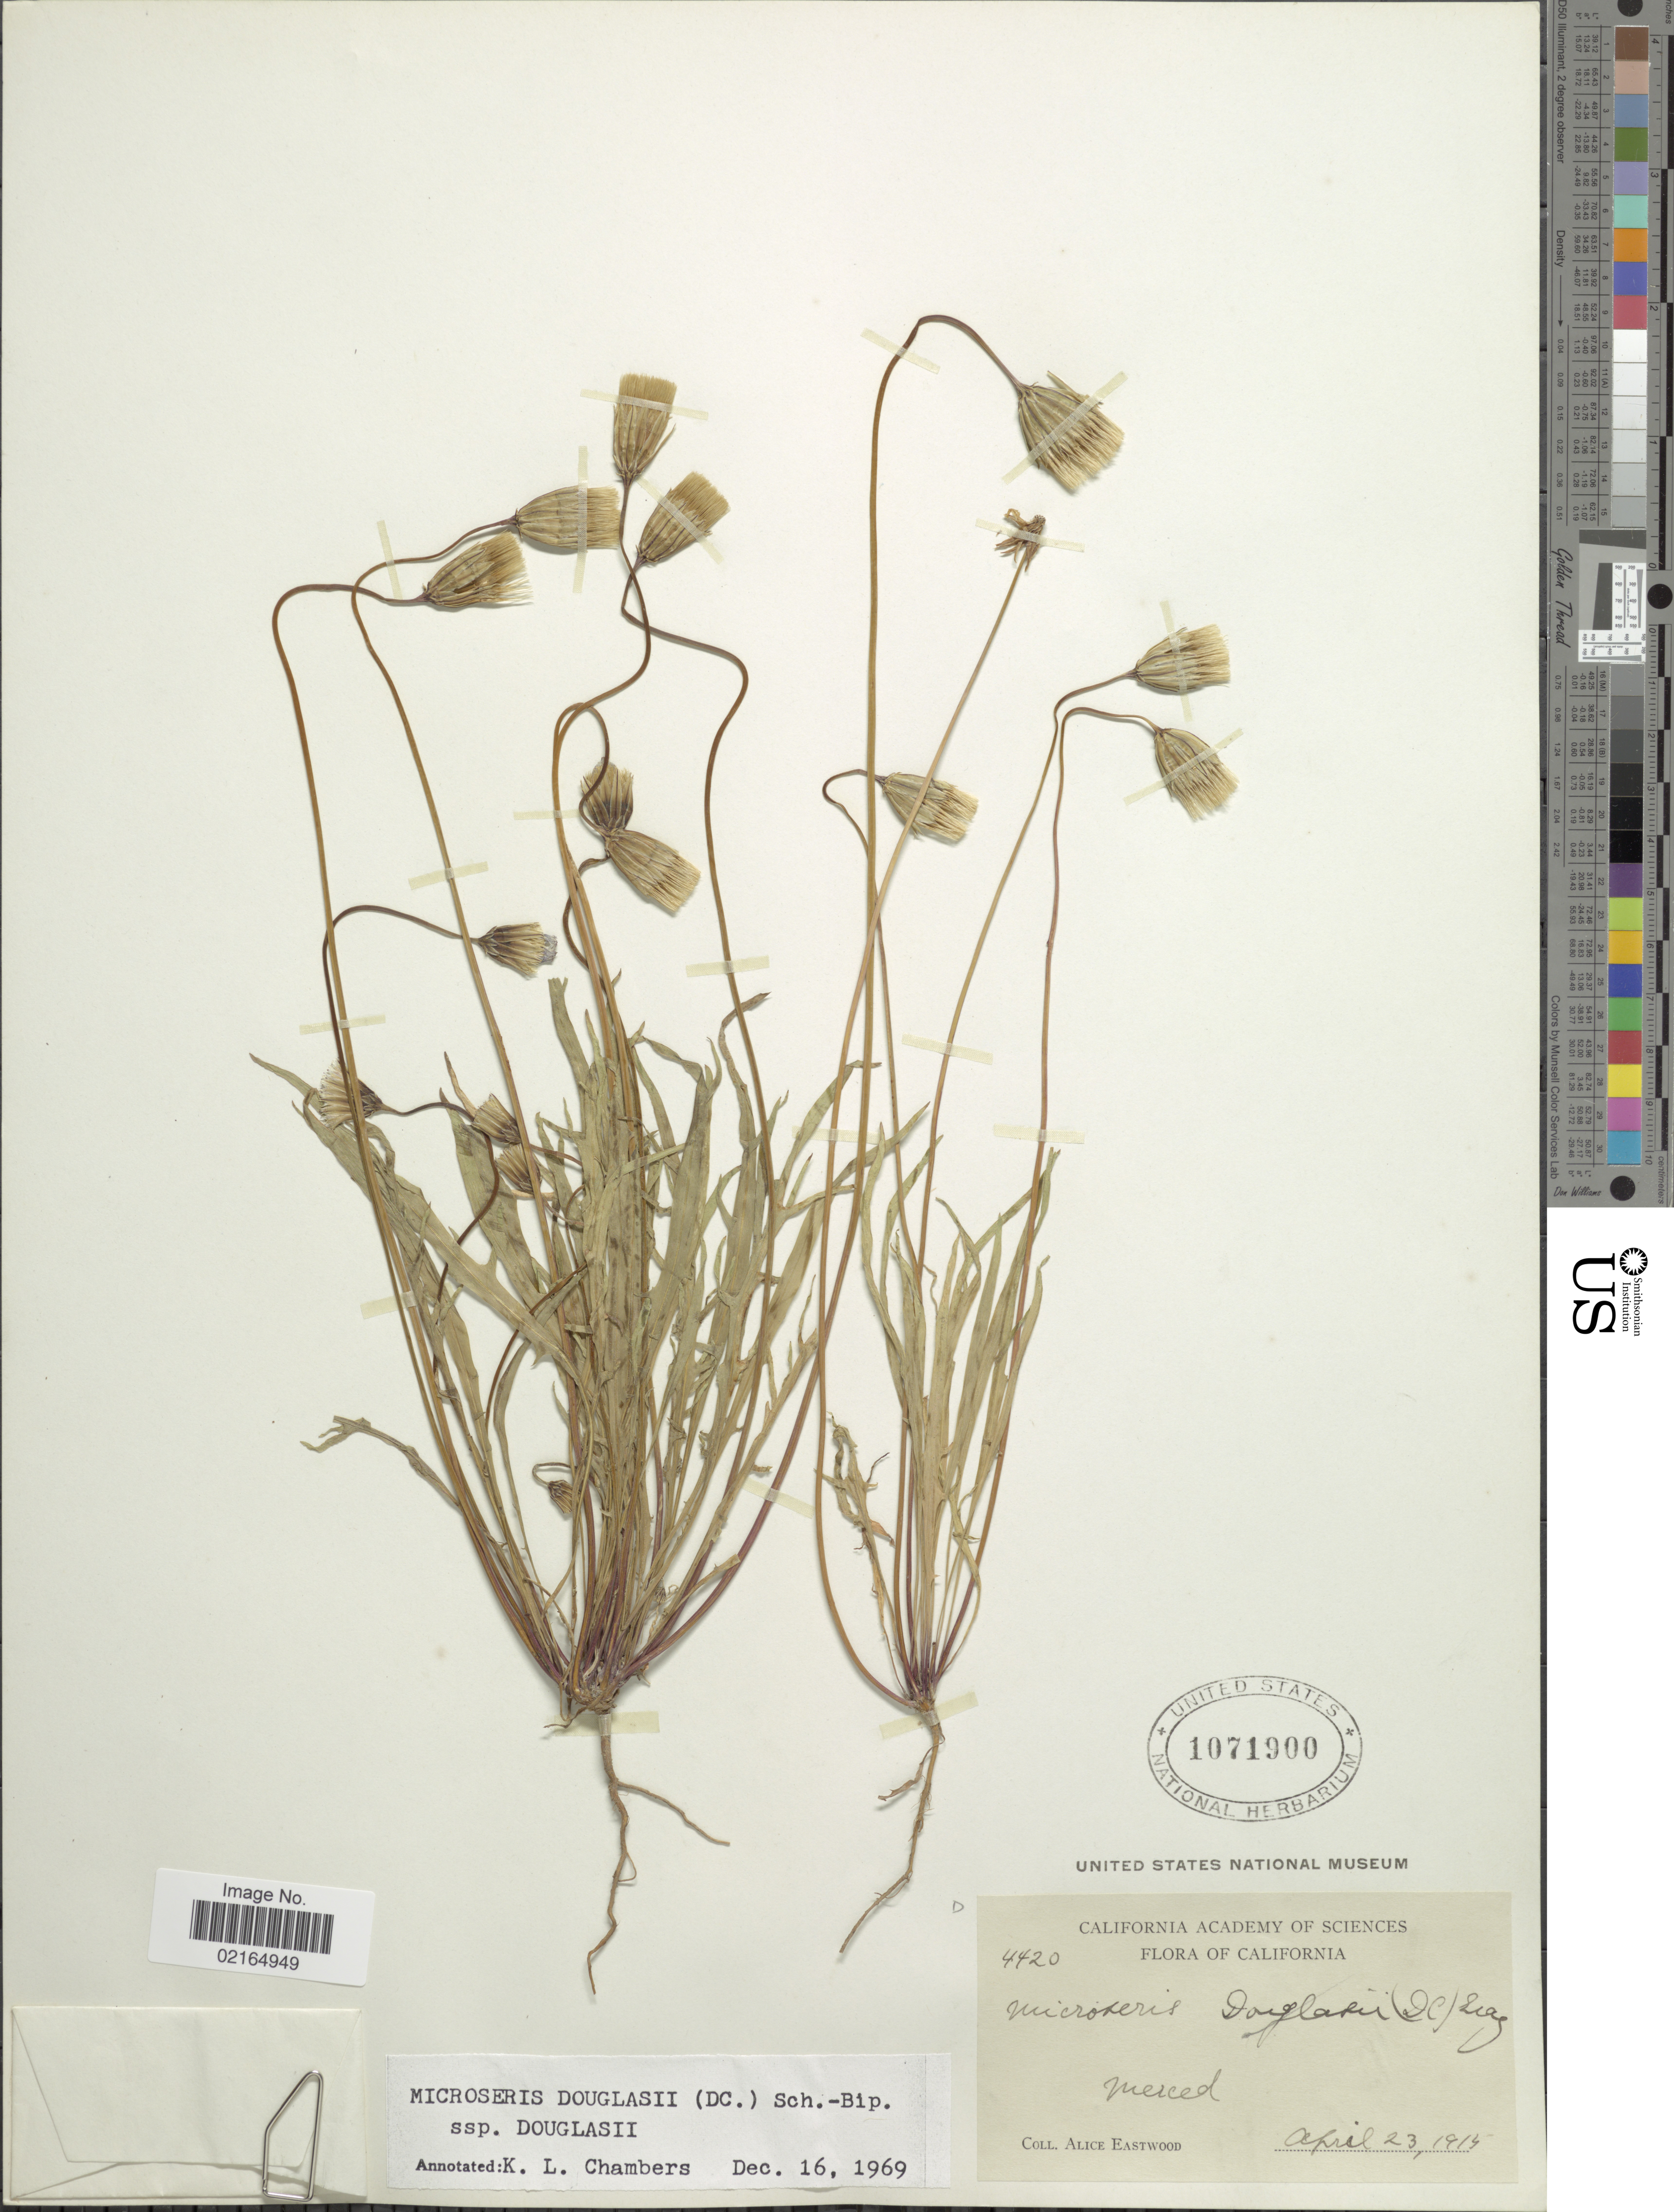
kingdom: Plantae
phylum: Tracheophyta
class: Magnoliopsida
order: Asterales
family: Asteraceae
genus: Microseris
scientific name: Microseris douglasii subsp. douglasii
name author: (DC.) Sch. Bip.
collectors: A. Eastwood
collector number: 420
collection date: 1915-04-23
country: United States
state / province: California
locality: Merced.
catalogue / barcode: US 1071900